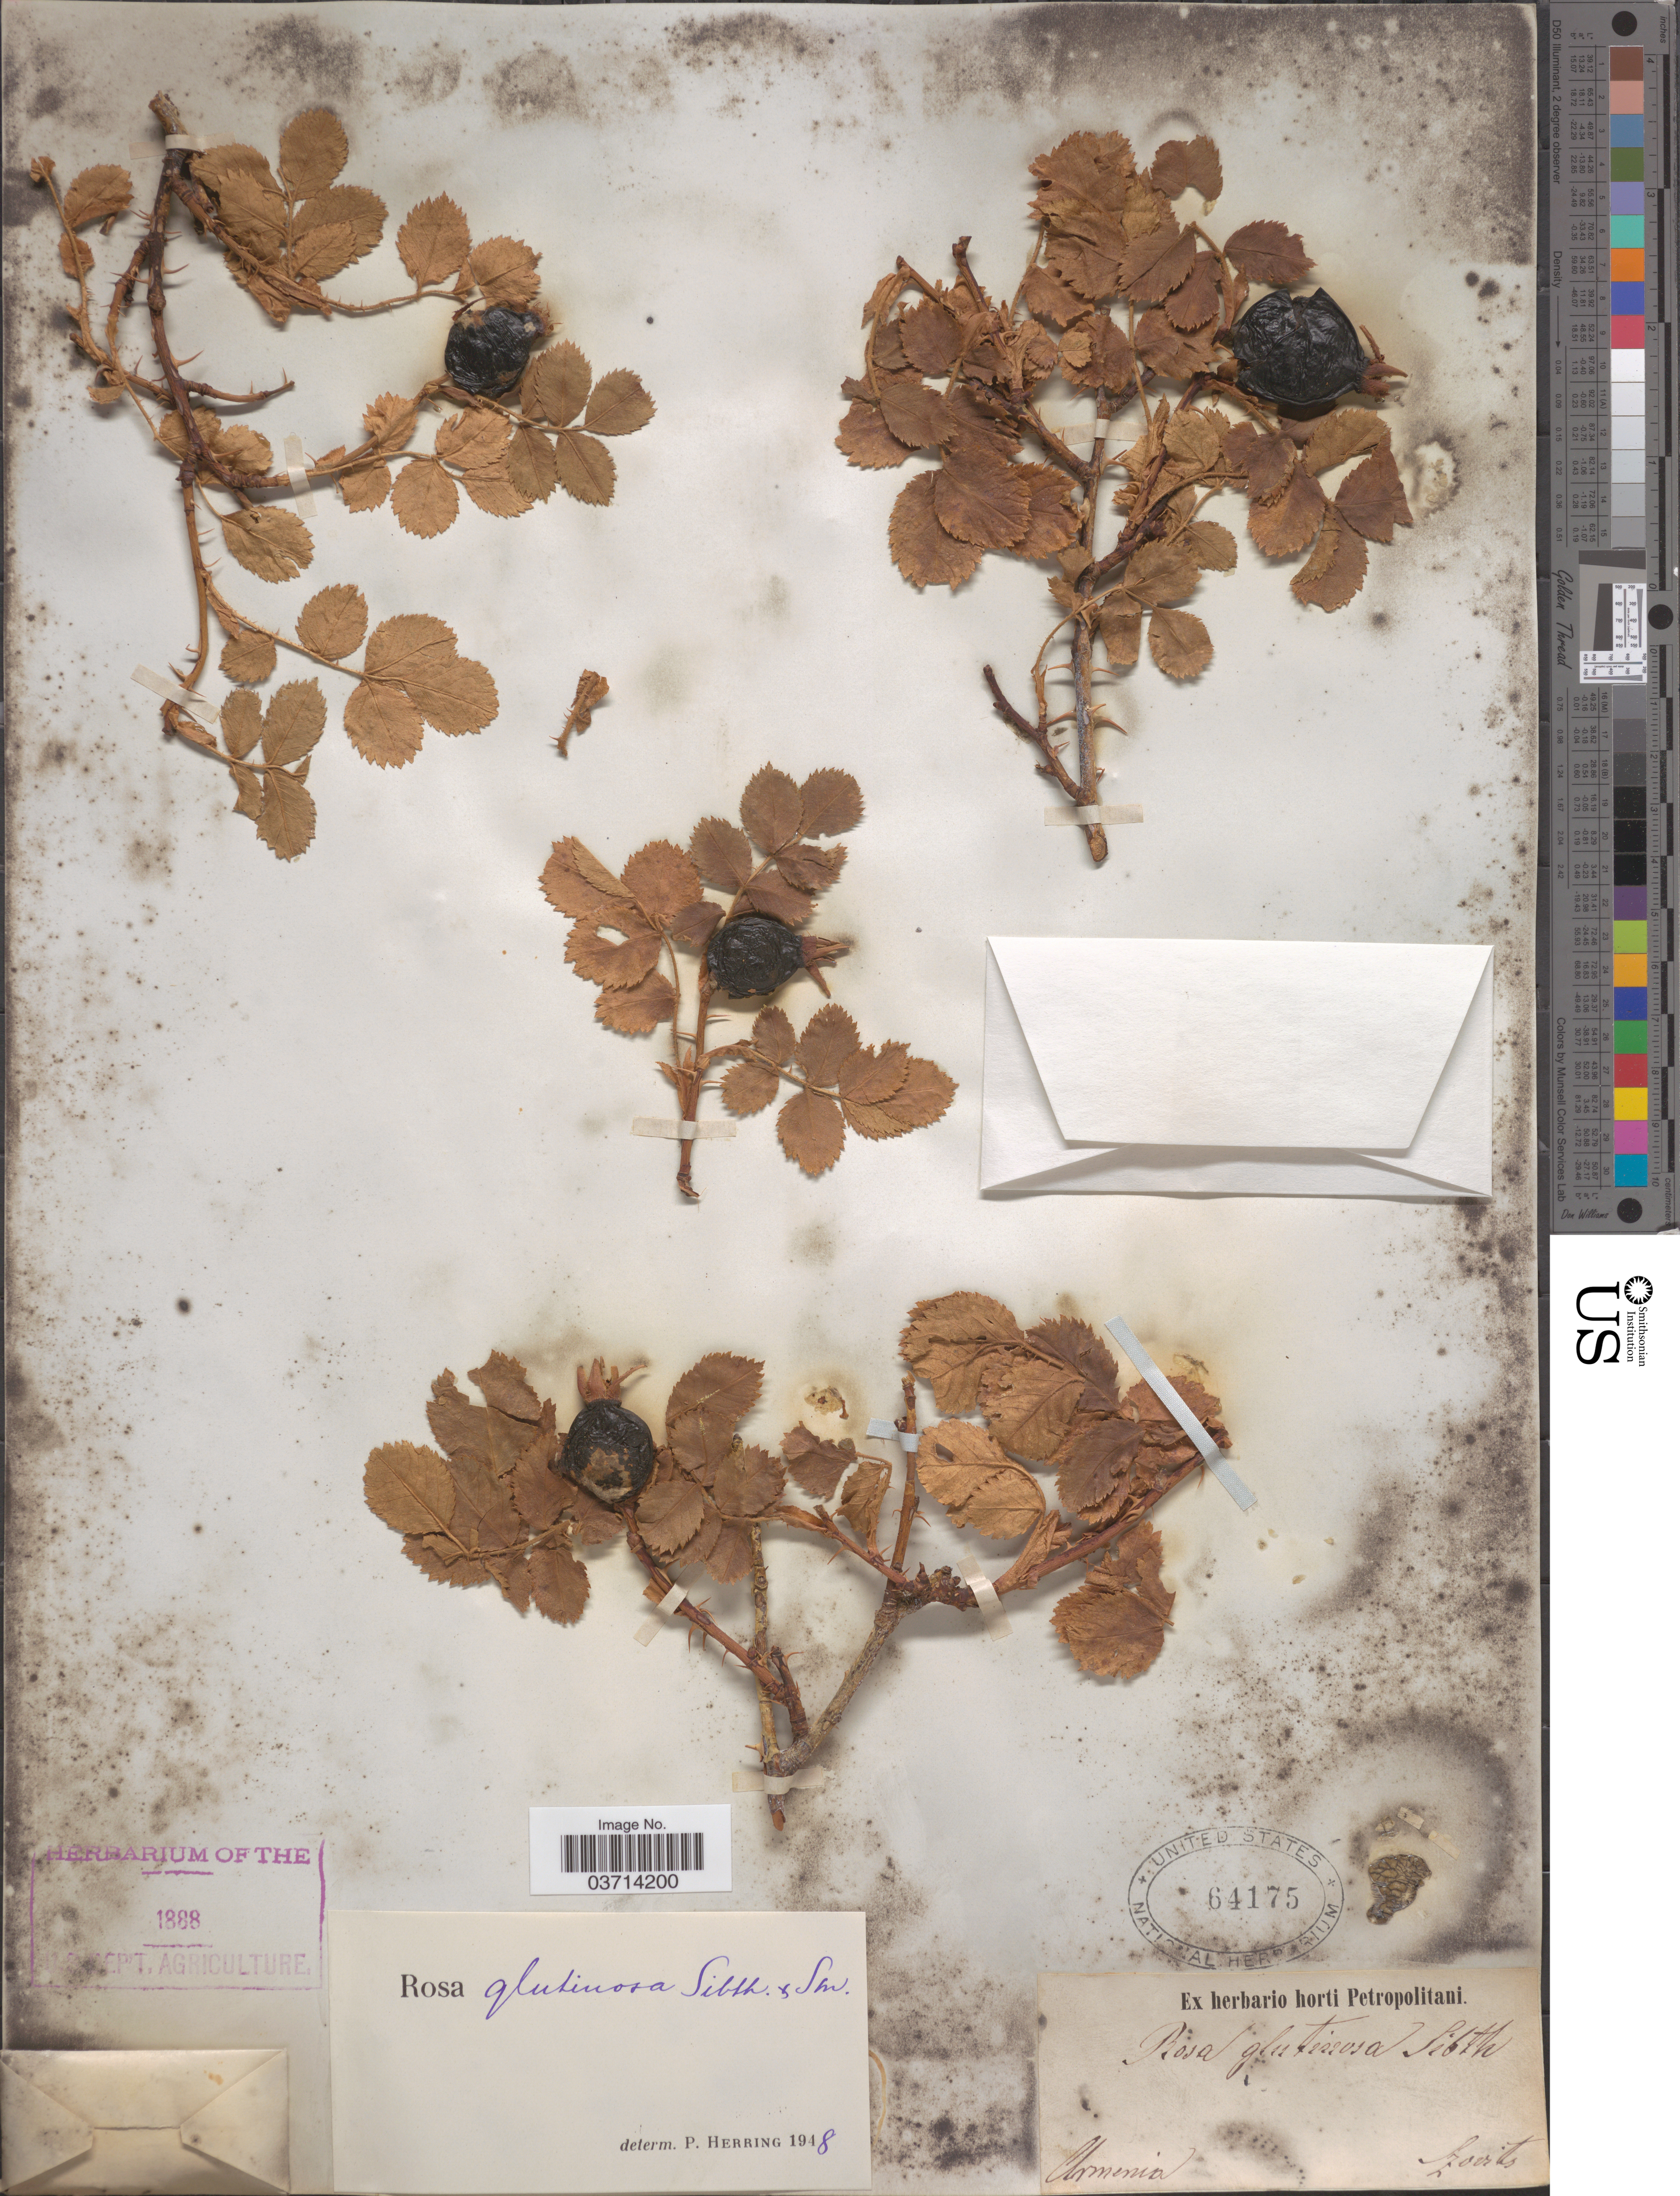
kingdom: Plantae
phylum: Tracheophyta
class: Magnoliopsida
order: Rosales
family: Rosaceae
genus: Rosa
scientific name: Rosa glutinosa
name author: Sibth. & Sm.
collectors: Szovits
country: Armenia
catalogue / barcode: US 64175